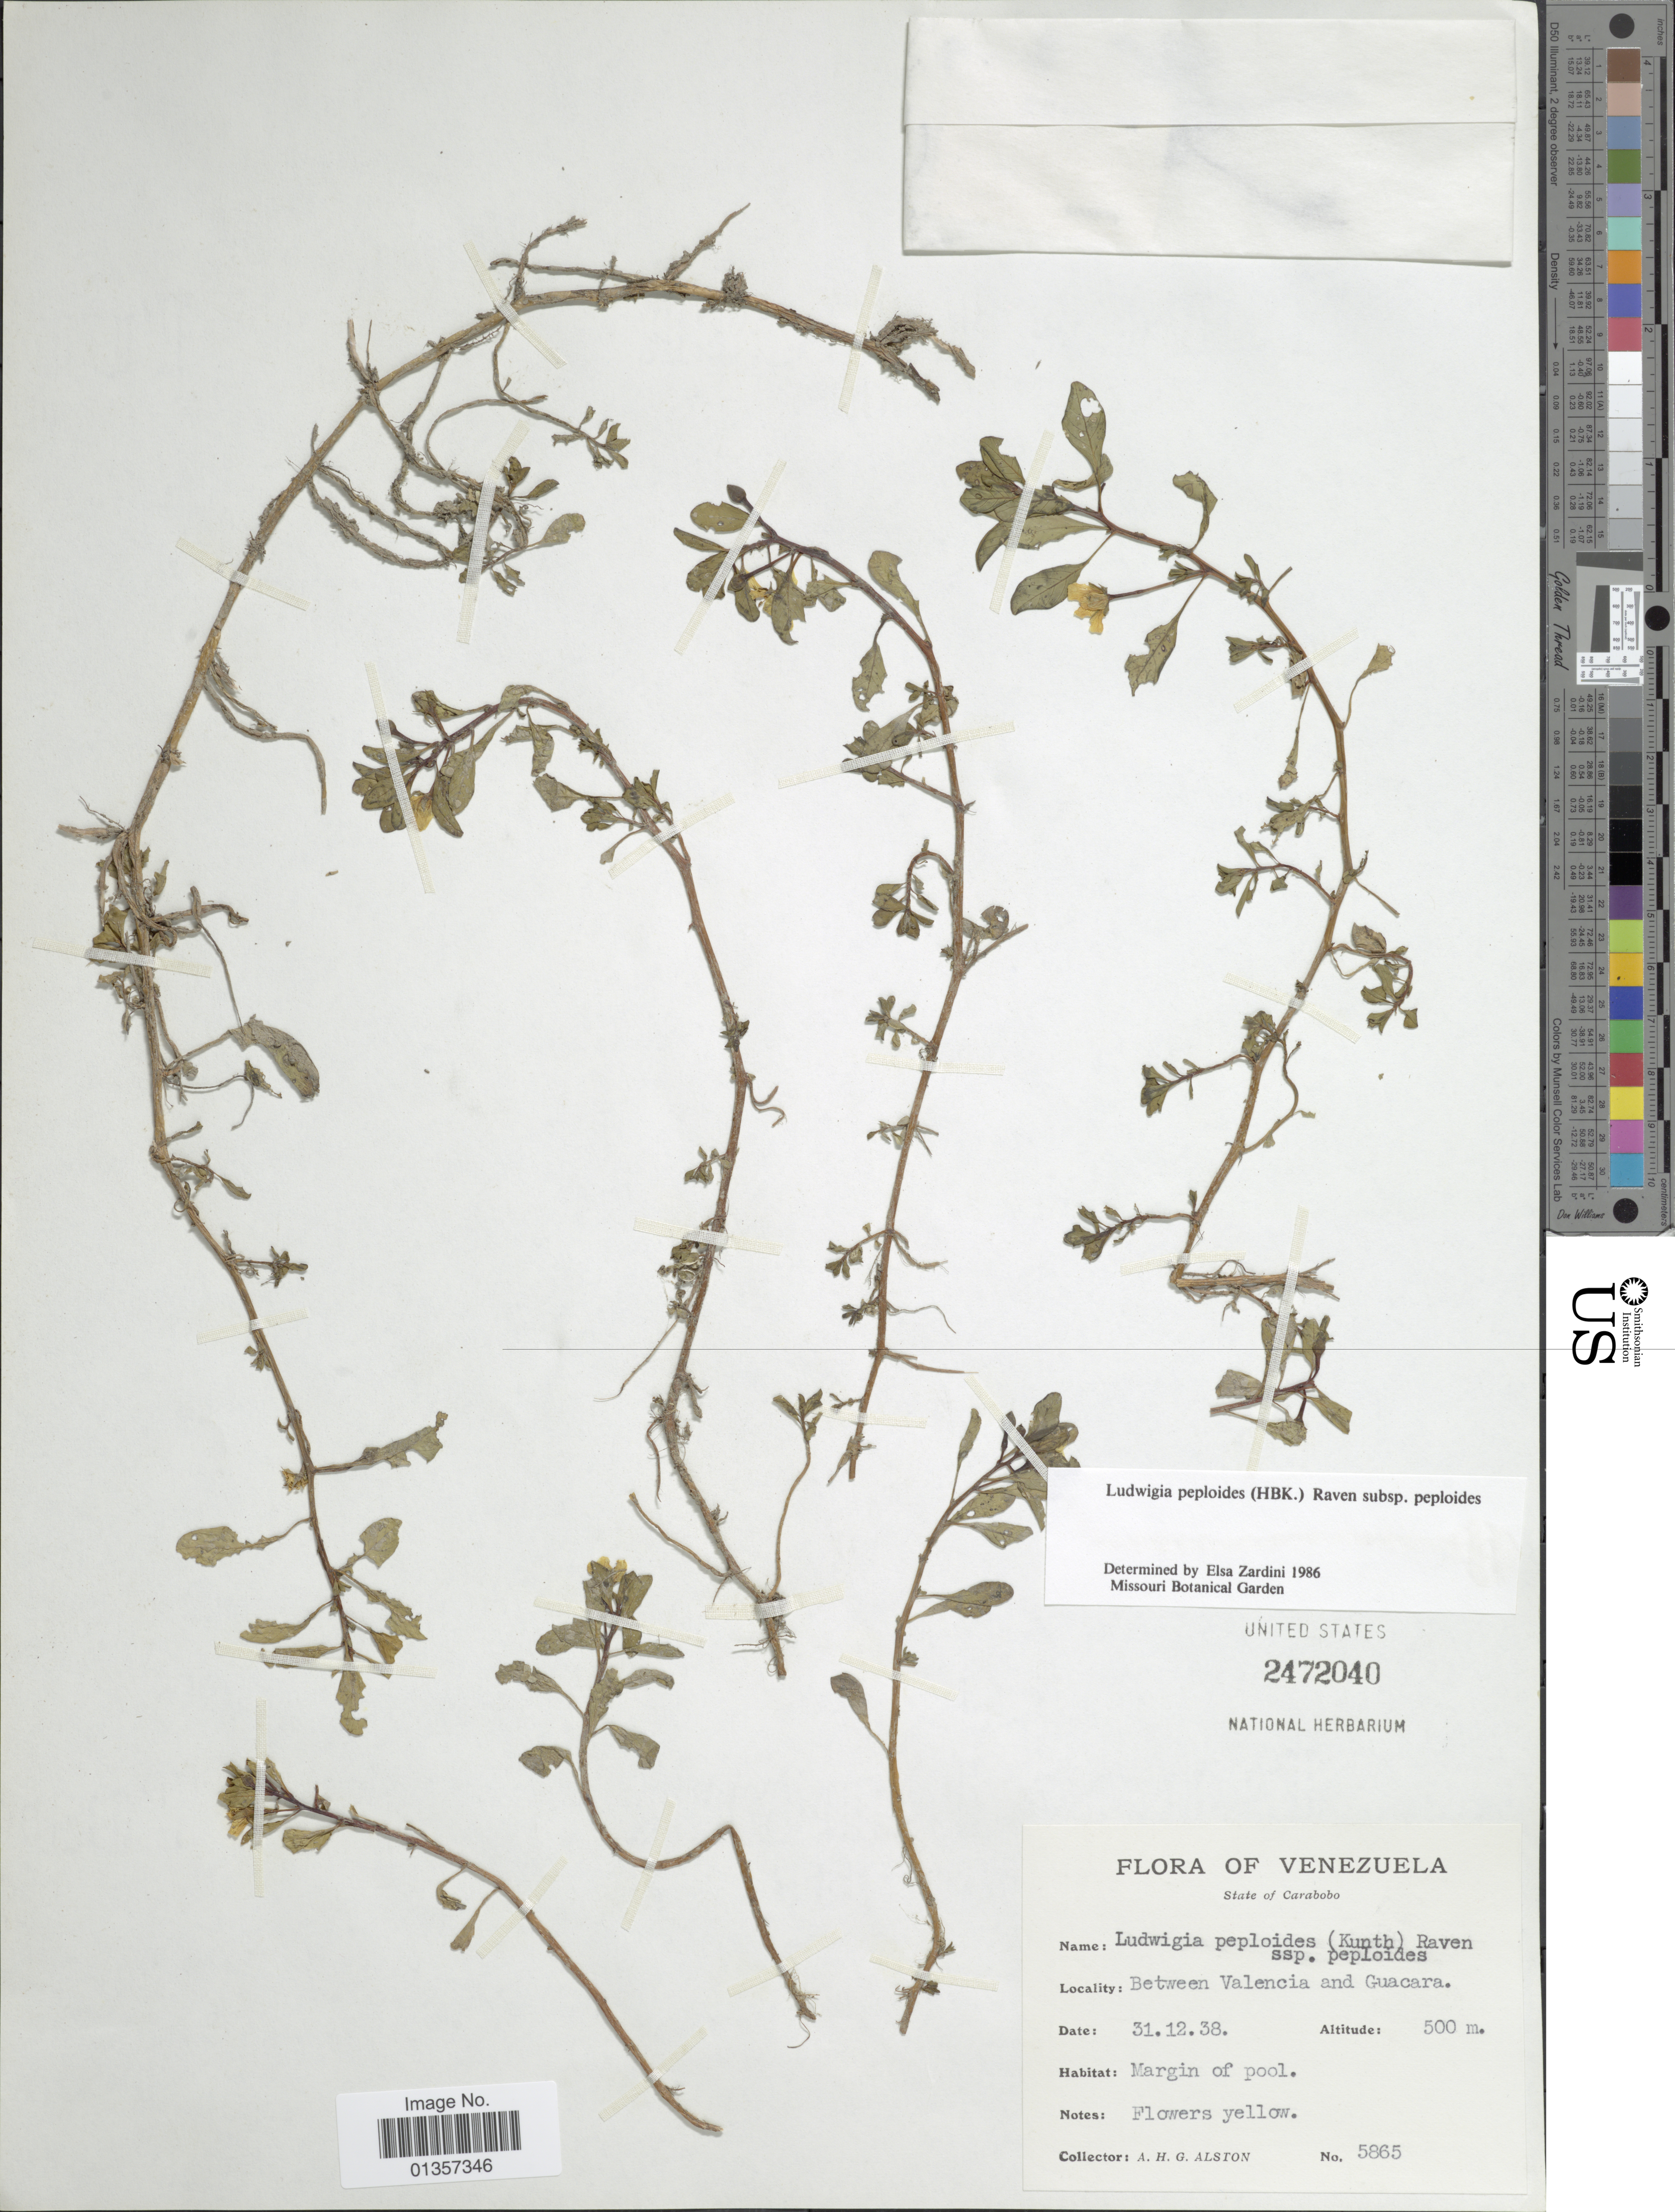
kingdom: Plantae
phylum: Tracheophyta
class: Magnoliopsida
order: Myrtales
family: Onagraceae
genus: Ludwigia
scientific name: Ludwigia peploides subsp. peploides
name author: (Kunth) P.H. Raven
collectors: A. H. Alston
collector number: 5865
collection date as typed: Transcribed d/m/y: 31/12/38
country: Venezuela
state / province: Carabobo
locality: Between Valencia and Guacara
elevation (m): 500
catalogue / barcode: US 2472040